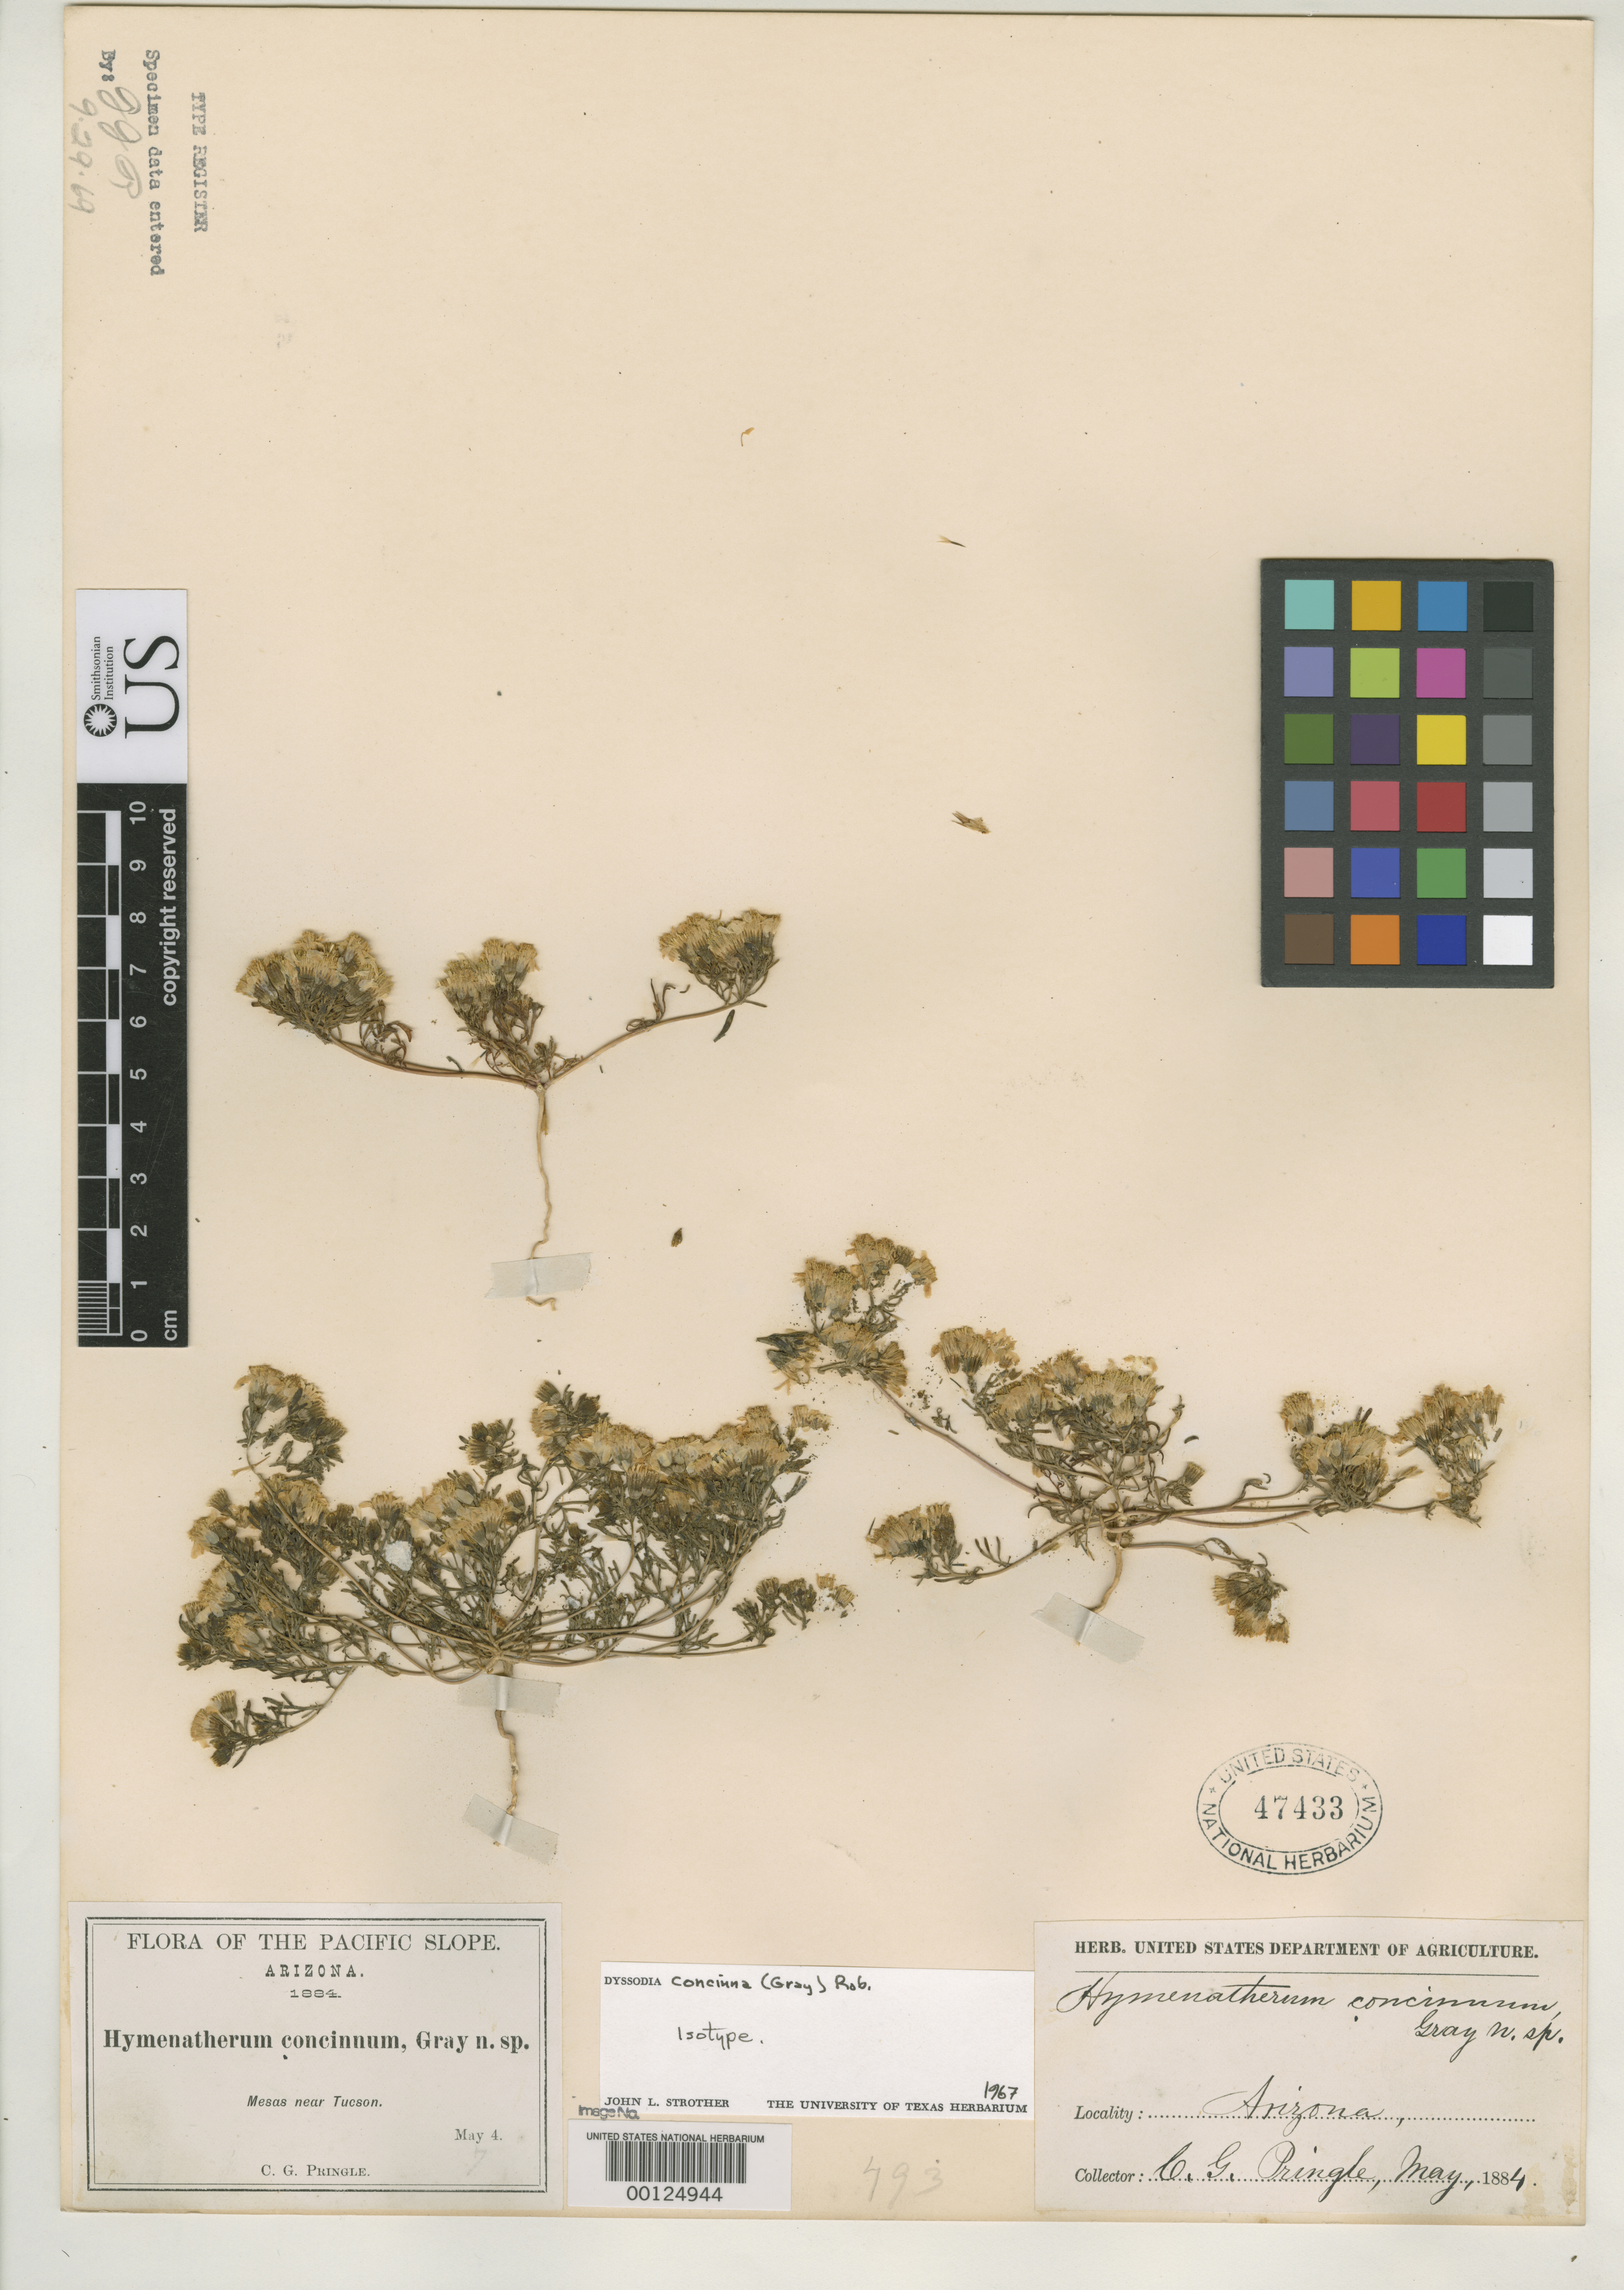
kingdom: Plantae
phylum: Tracheophyta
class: Magnoliopsida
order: Asterales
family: Asteraceae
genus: Hymenatherum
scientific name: Hymenatherum concinnum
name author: A. Gray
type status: Isotype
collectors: C. G. Pringle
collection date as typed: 04 May 1884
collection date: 1884-05-04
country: United States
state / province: Arizona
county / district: Pima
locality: Tucson.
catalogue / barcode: US 47433